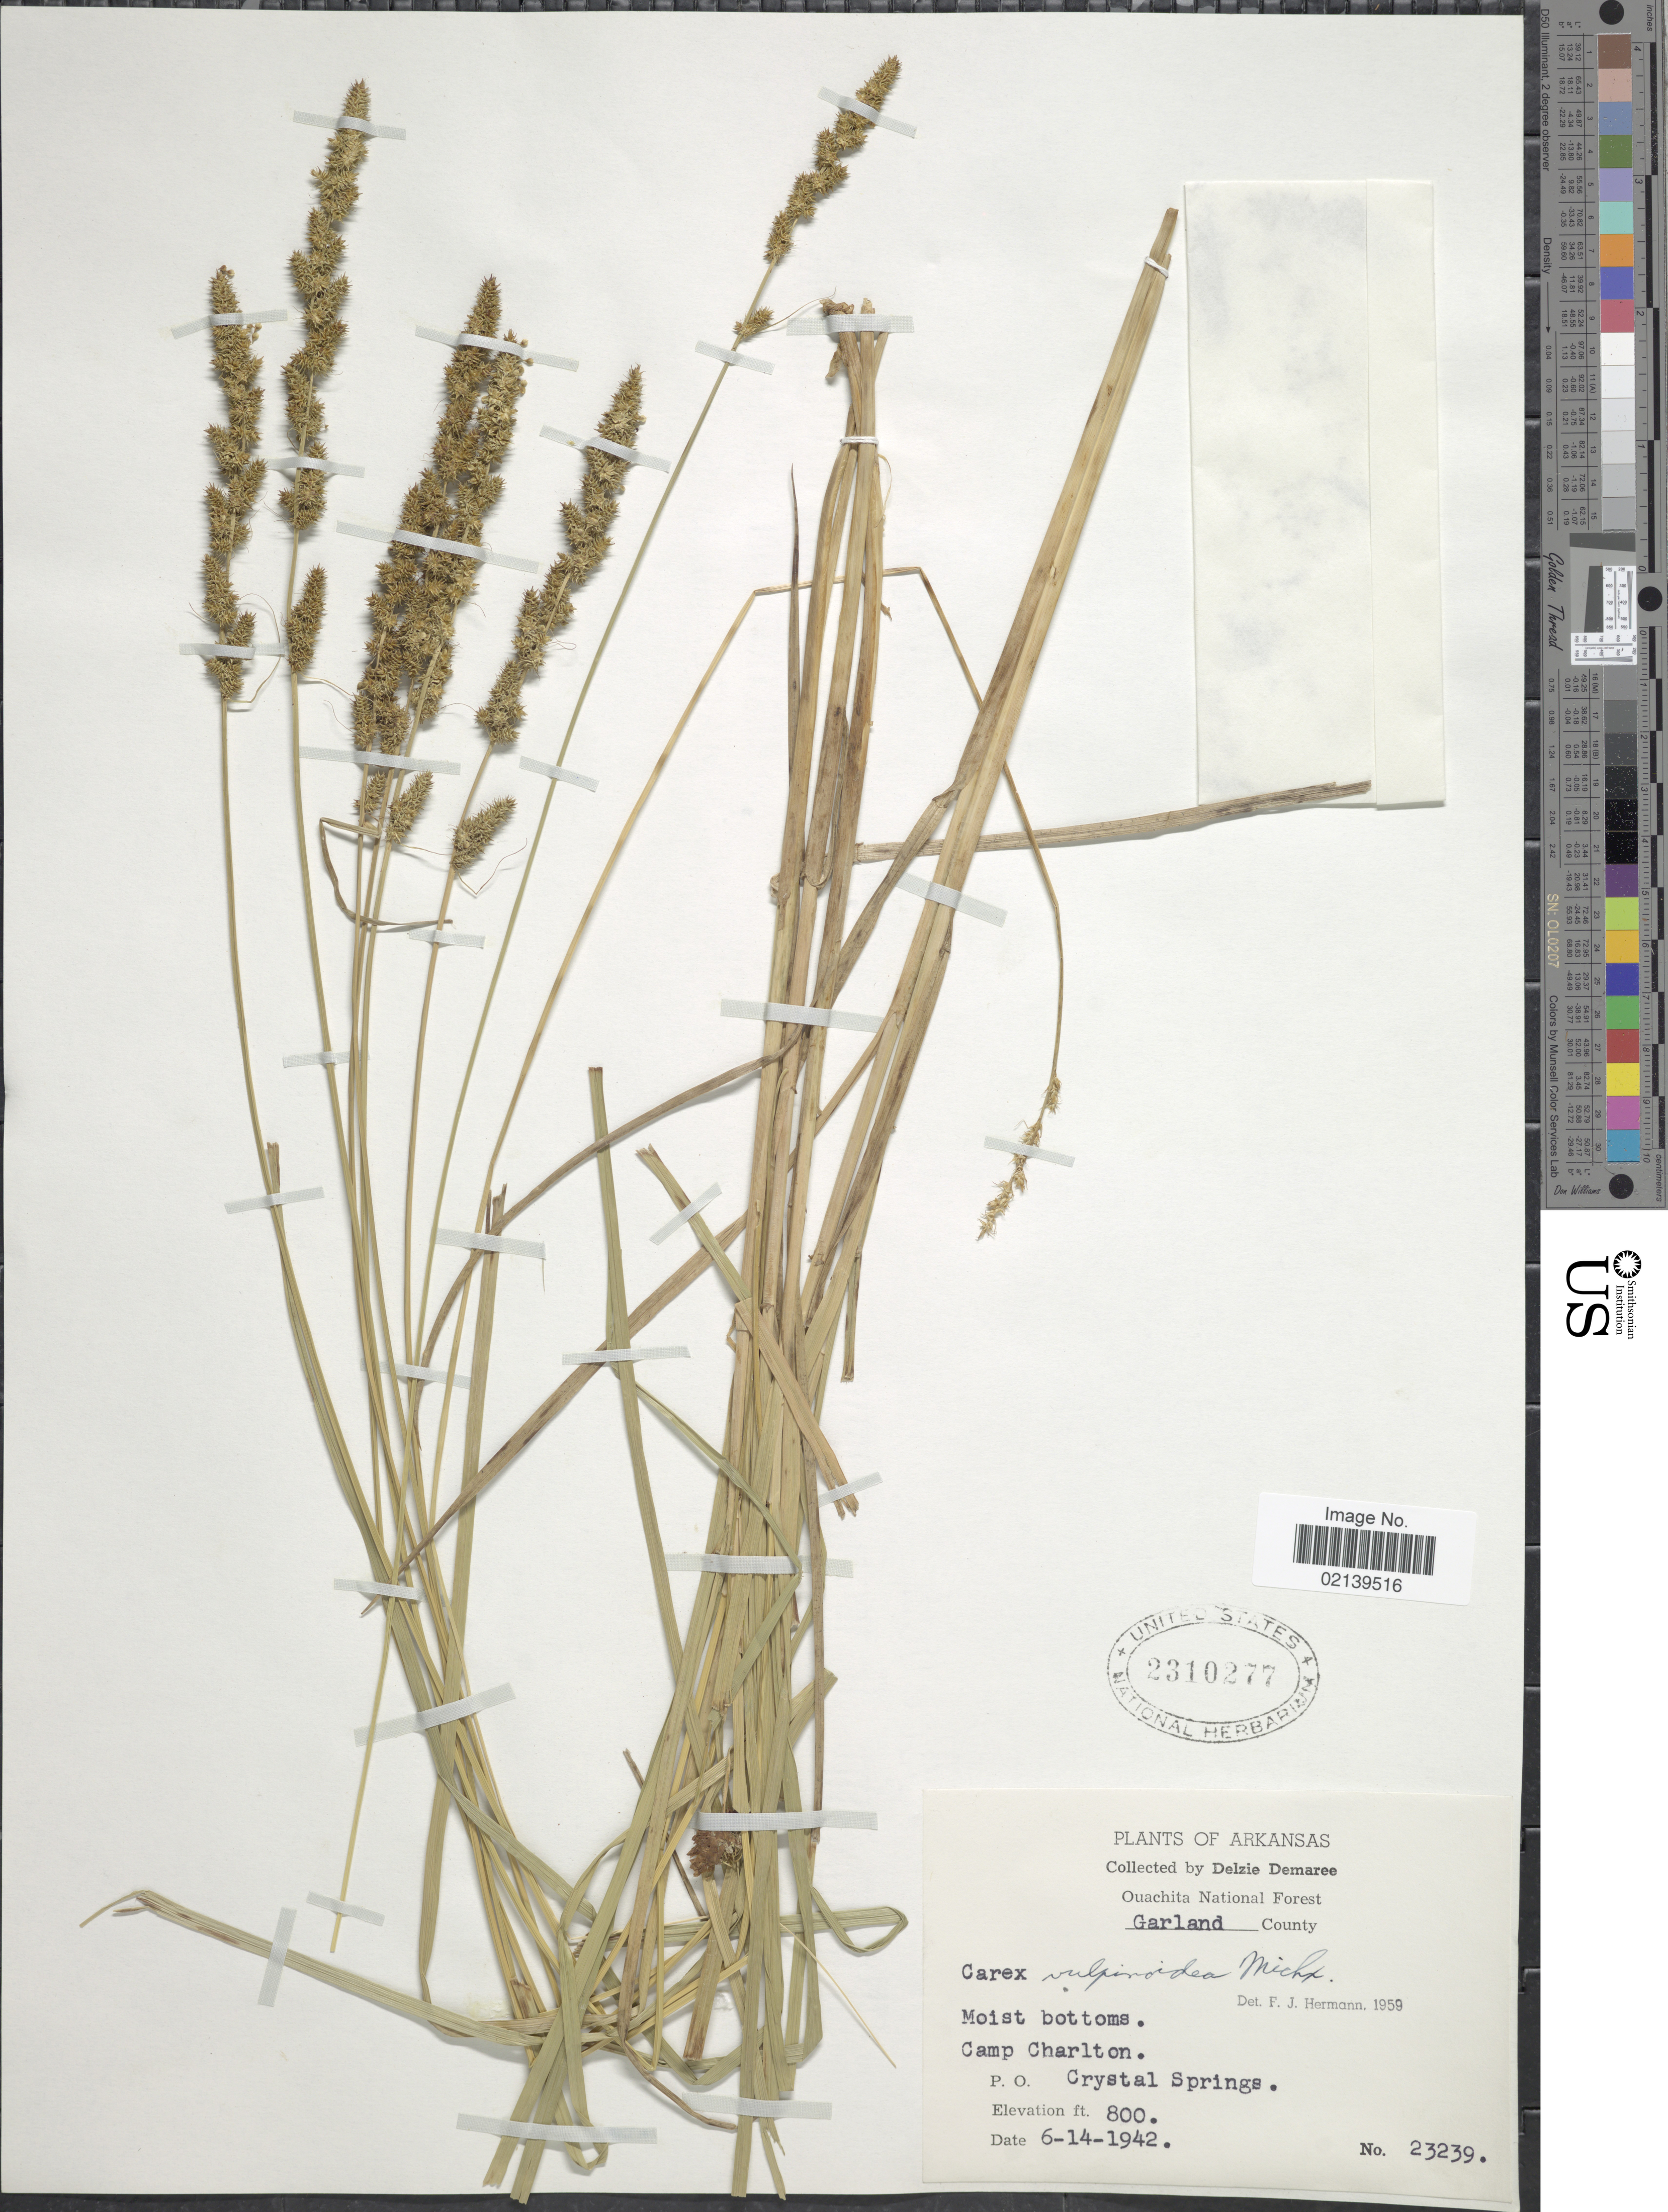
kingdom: Plantae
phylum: Tracheophyta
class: Liliopsida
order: Poales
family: Cyperaceae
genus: Carex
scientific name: Carex vulpinoidea Michx.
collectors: D. Demaree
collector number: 23239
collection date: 1942-06-14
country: United States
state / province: Arkansas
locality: Ouachita National Forest, Garland County, Camp Charlton, P.O. Crystal Springs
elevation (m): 244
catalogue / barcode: US 2310277